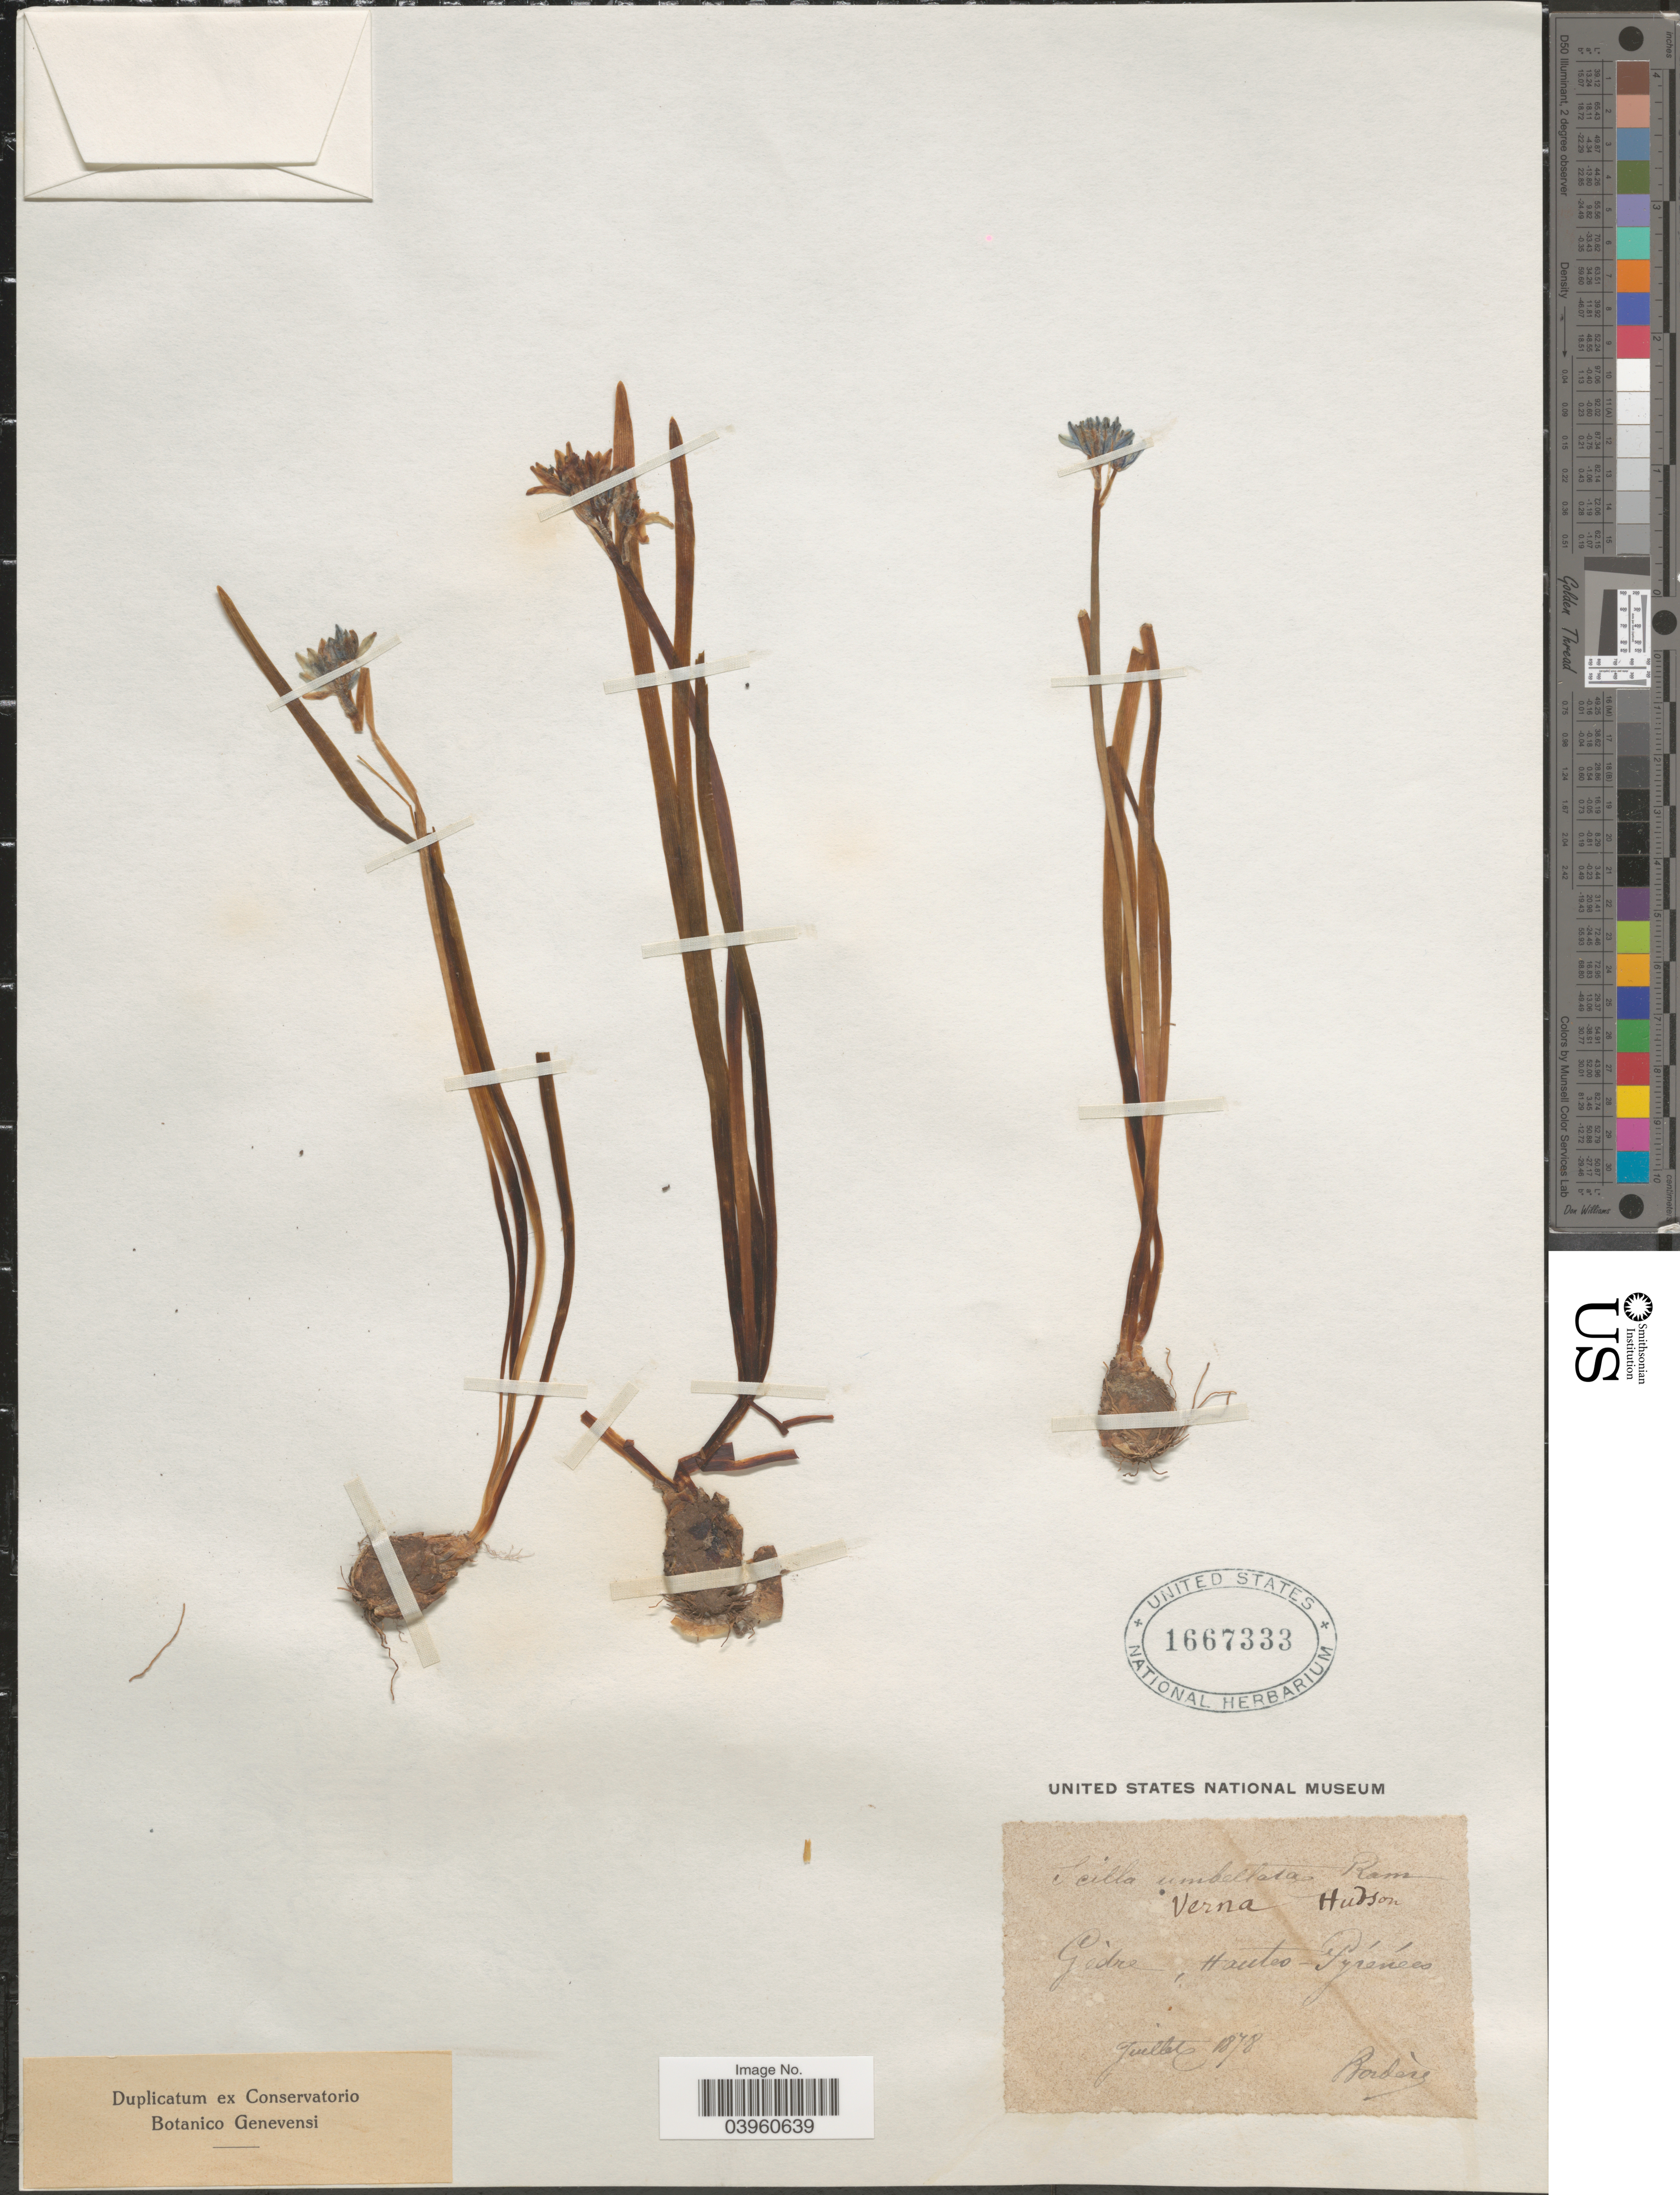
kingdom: Plantae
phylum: Tracheophyta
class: Liliopsida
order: Asparagales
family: Asparagaceae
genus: Scilla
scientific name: Scilla umbellata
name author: Ramond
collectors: -. Bordère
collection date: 1878-07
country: France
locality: Gèdre, Hautes - Pyrénées.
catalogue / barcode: US 1667333